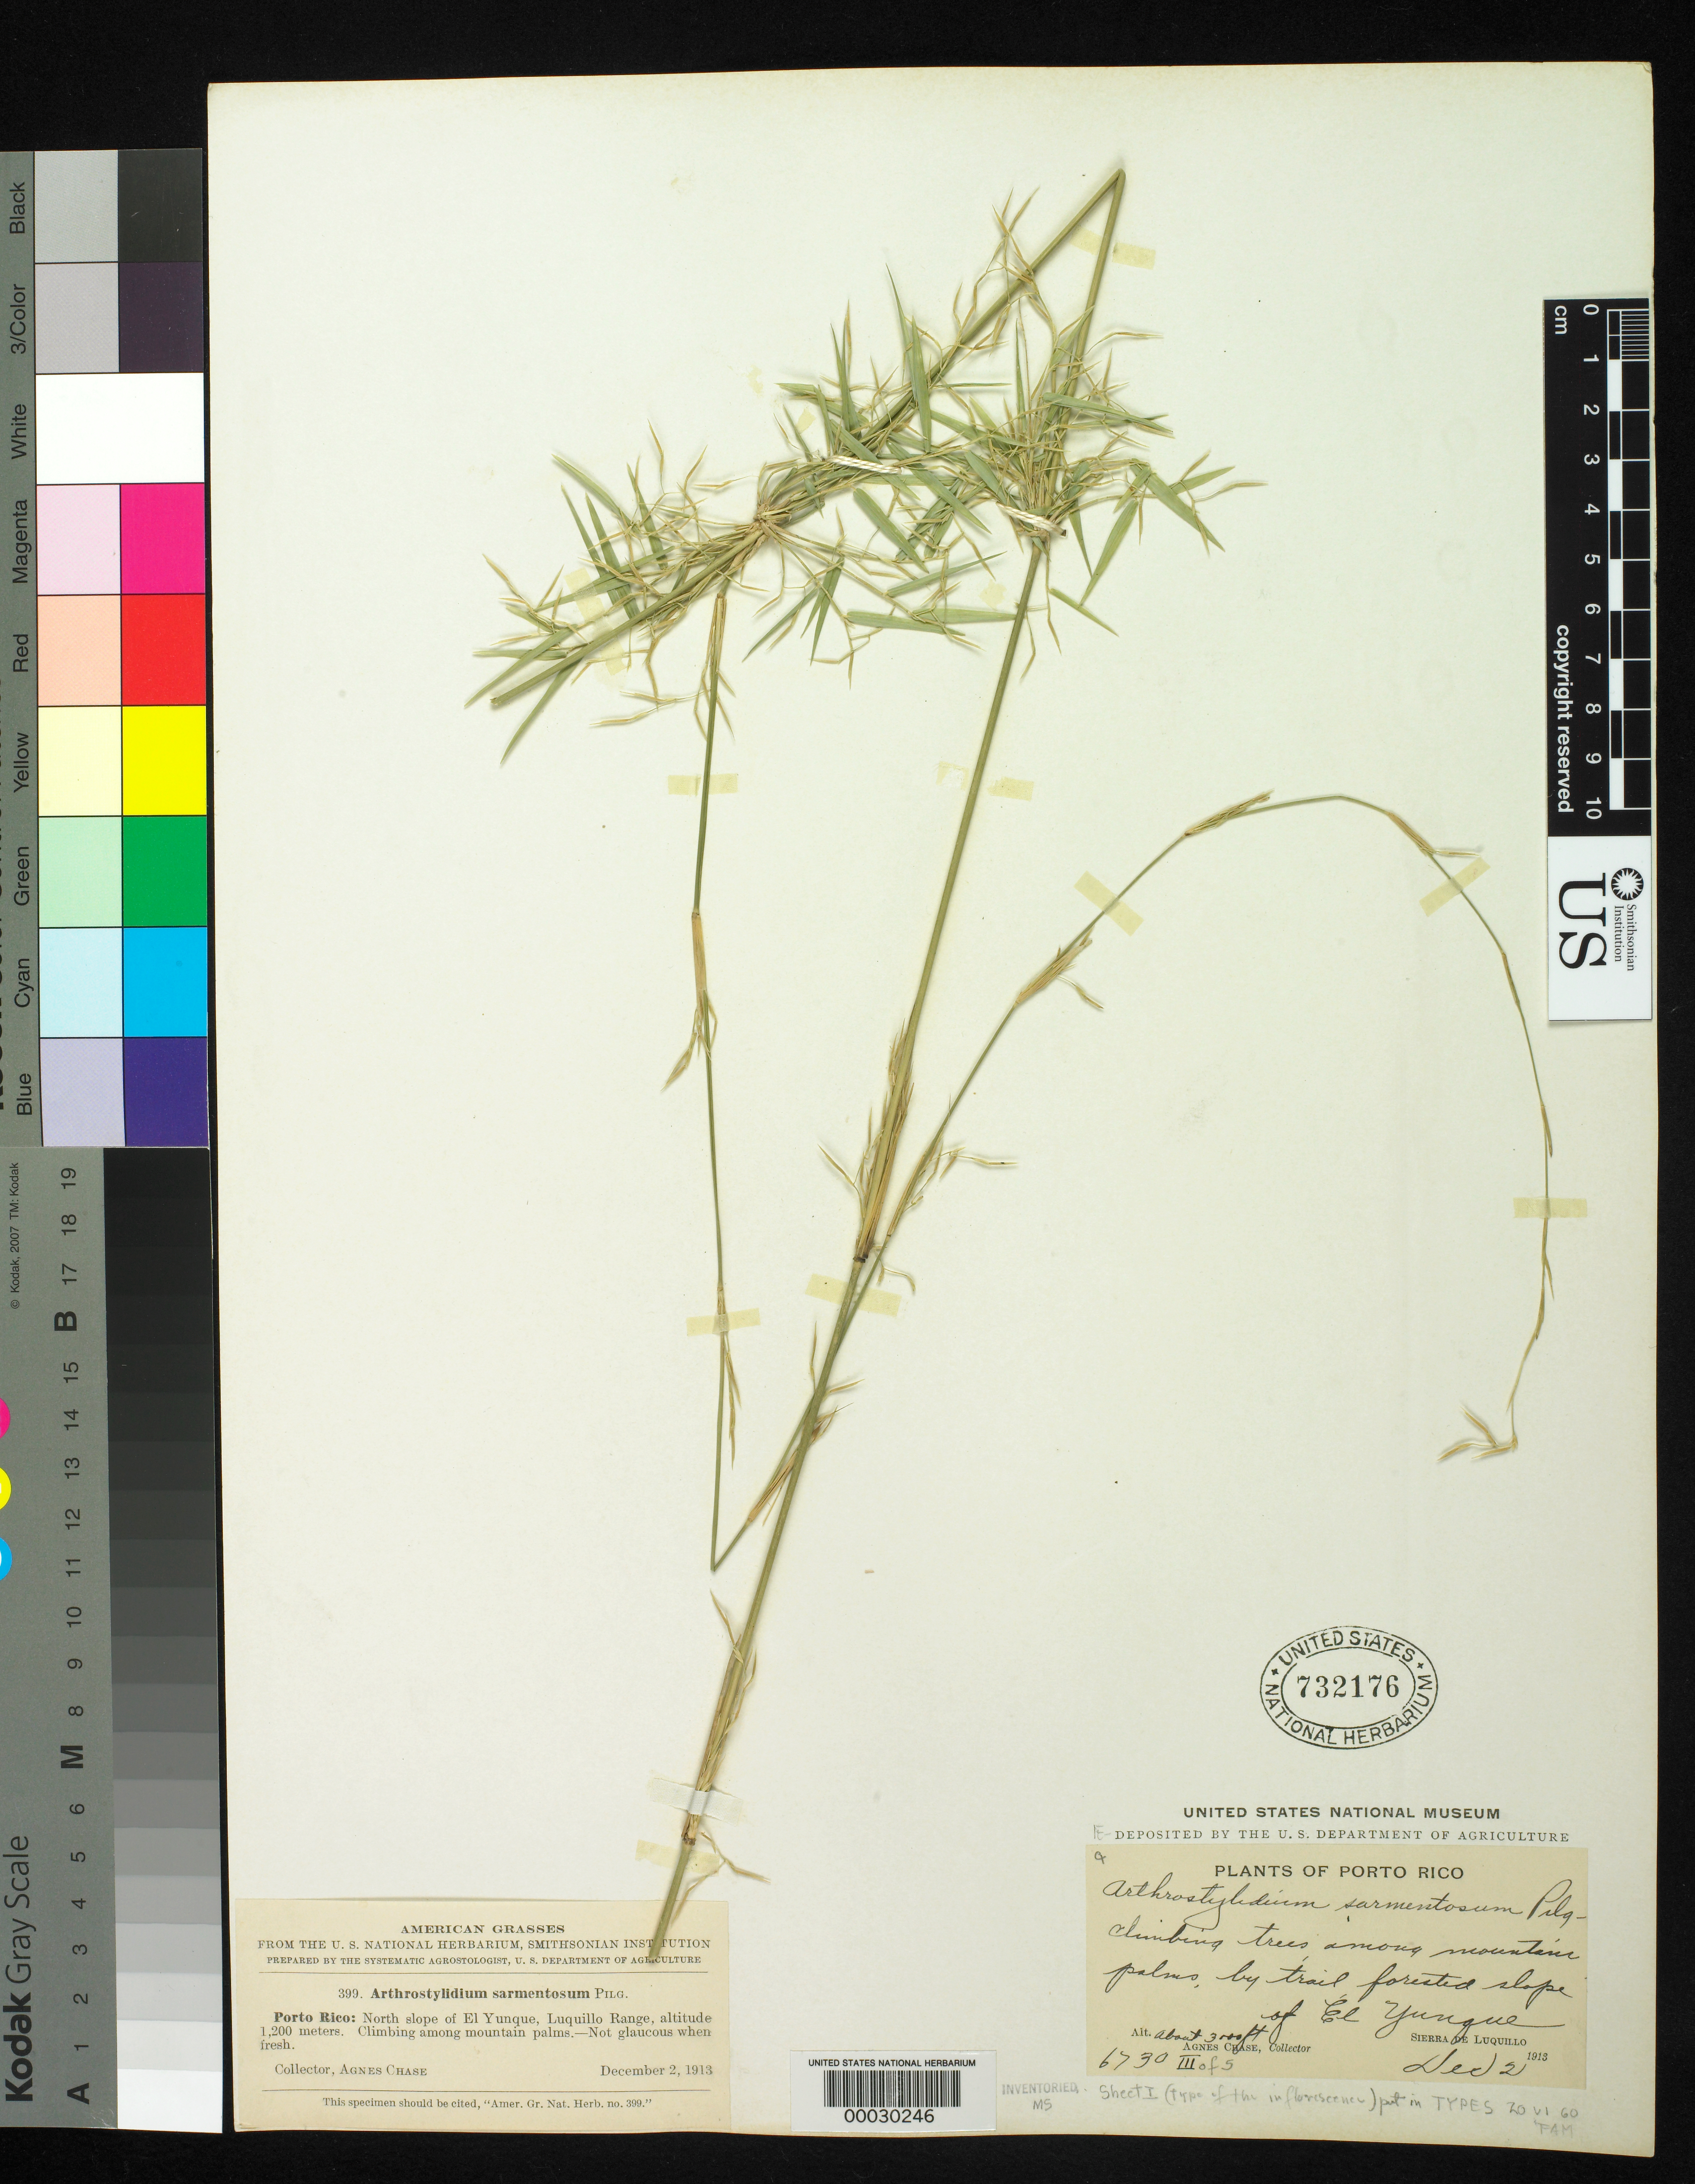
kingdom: Plantae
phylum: Tracheophyta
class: Liliopsida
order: Poales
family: Poaceae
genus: Arthrostylidium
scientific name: Arthrostylidium sarmentosum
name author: Pilg. in Urb.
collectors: A. Chase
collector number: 6730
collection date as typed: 02 Dec 1913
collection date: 1913-12-02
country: Puerto Rico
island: Greater Antilles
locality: El Yunque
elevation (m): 915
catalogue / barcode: US 732176